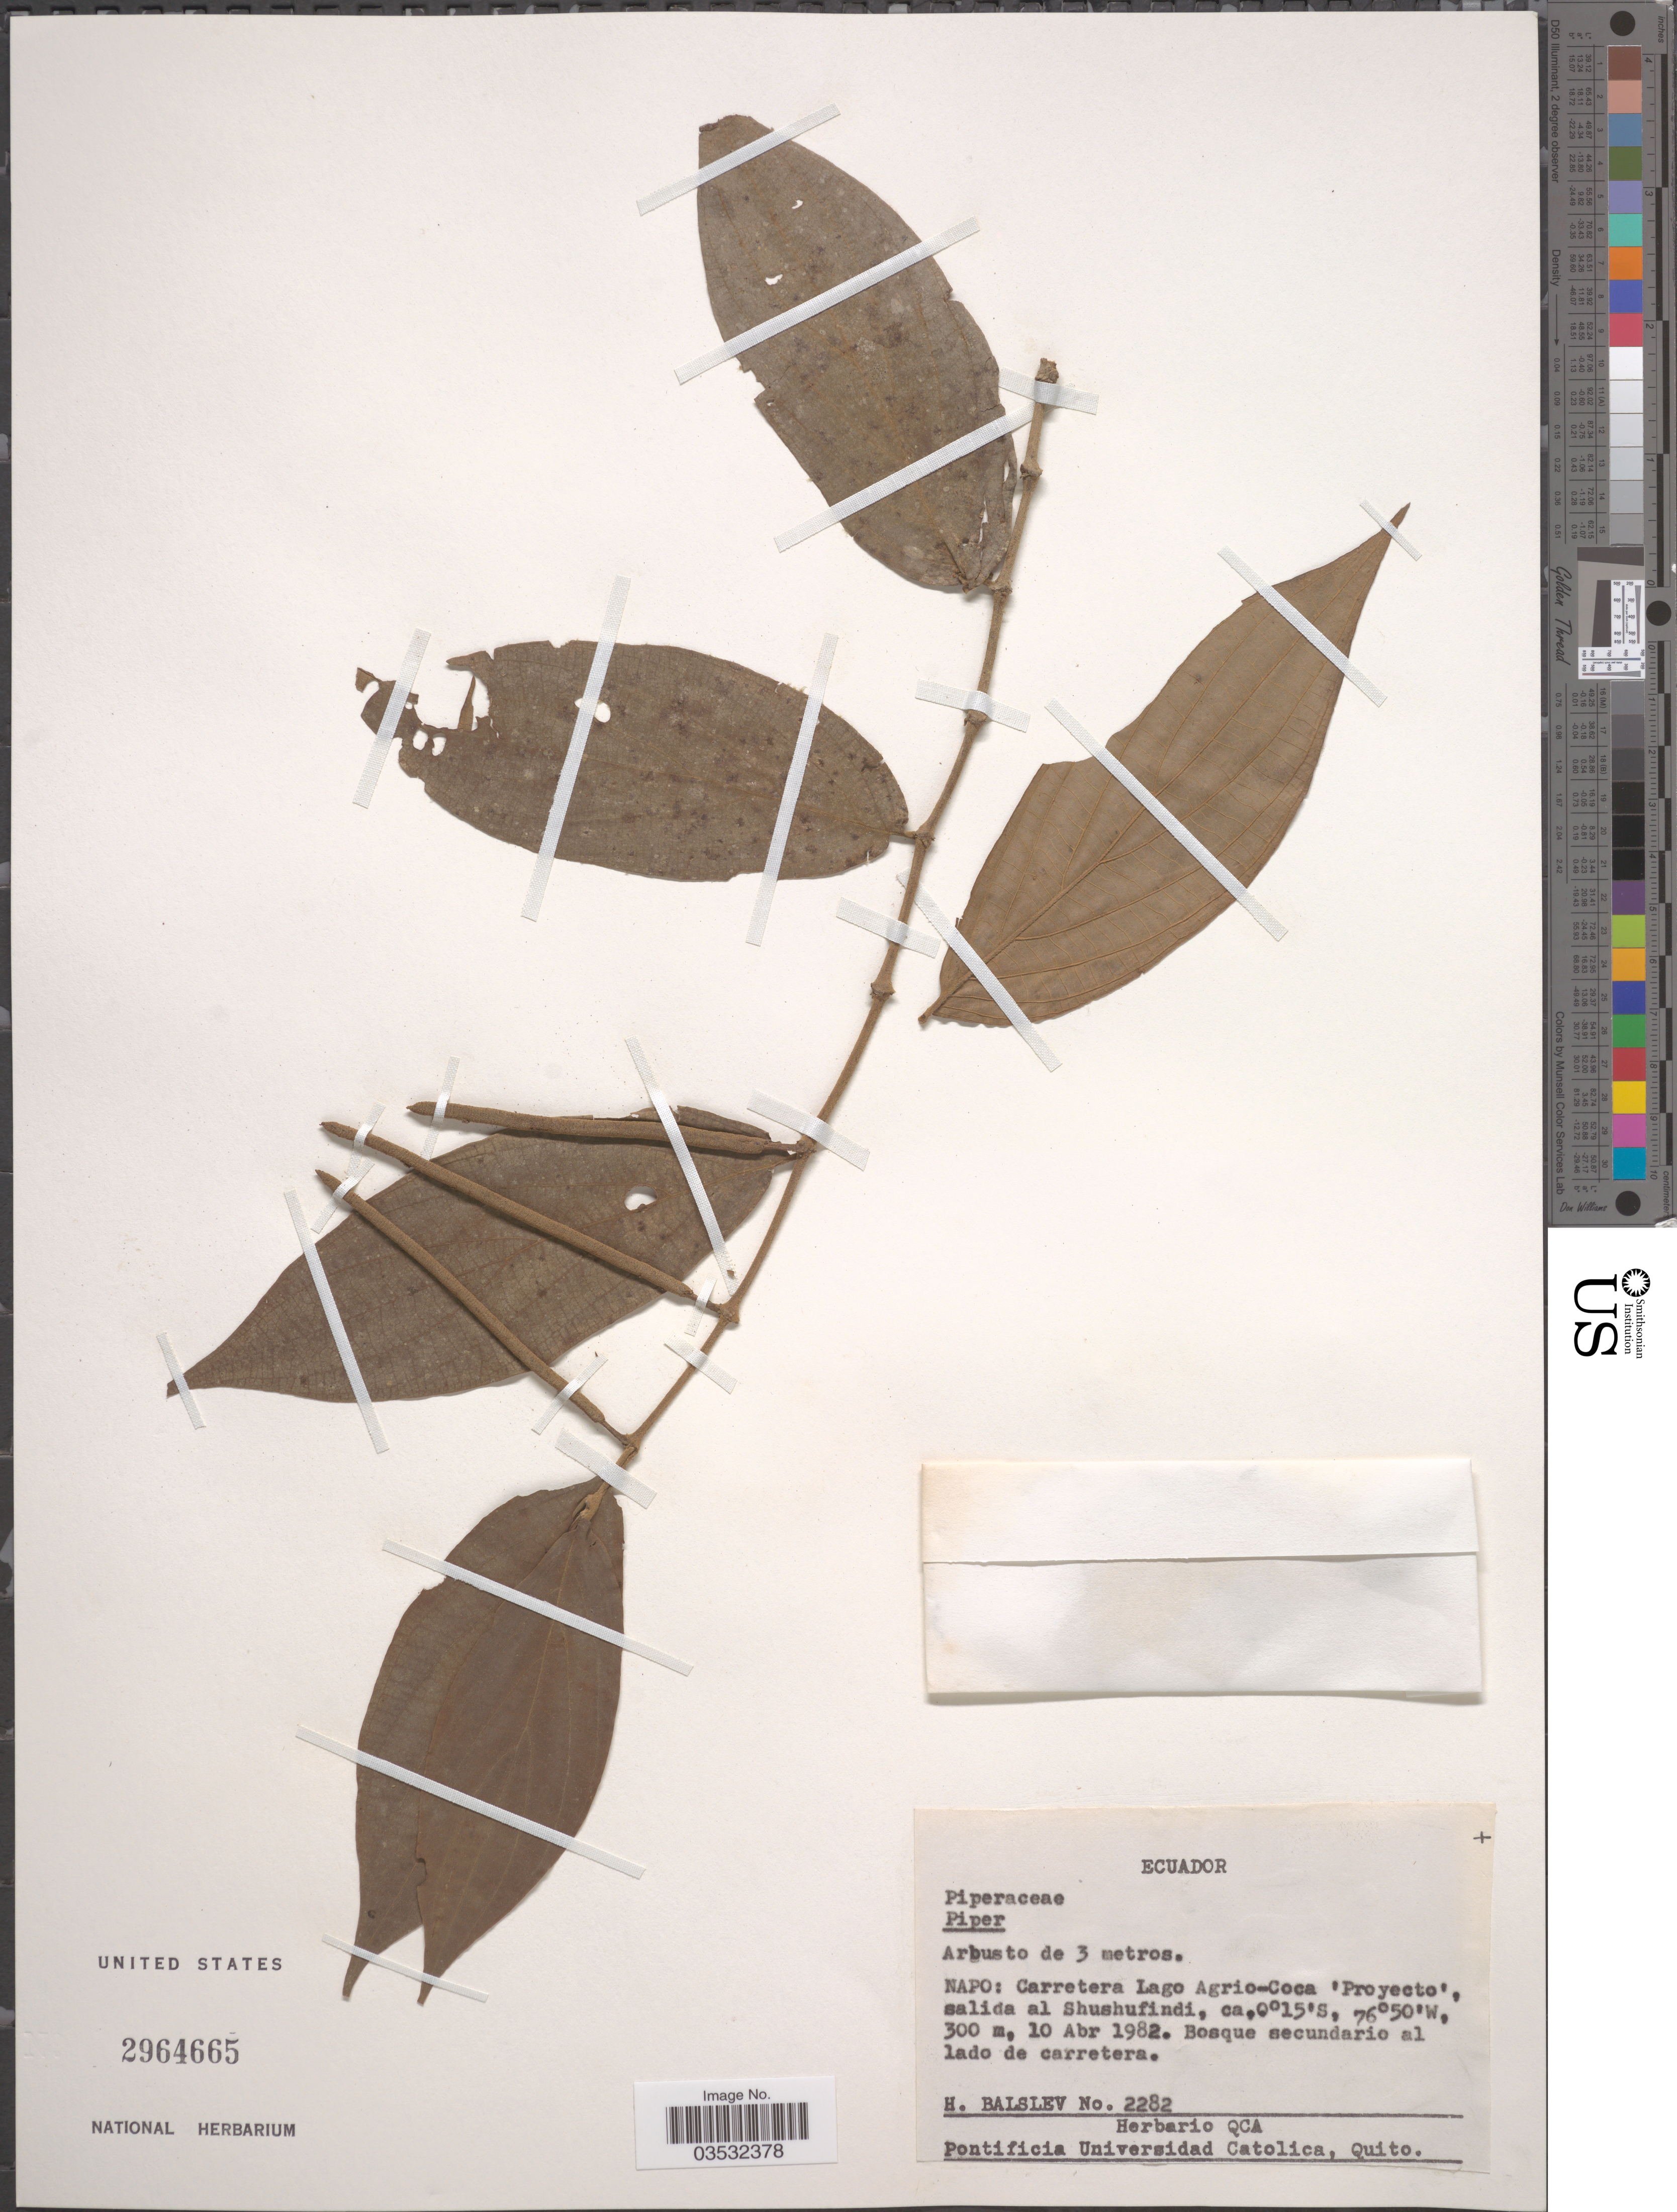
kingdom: Plantae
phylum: Tracheophyta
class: Magnoliopsida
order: Piperales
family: Piperaceae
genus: Piper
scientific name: Piper sp.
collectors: H. Balslev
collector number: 2282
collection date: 1982-04-10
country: Ecuador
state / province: Napo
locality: Carretera Lago Agrio-Coca 'Proyecto', salida al Shushufindi.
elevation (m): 300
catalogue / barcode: US 2964665